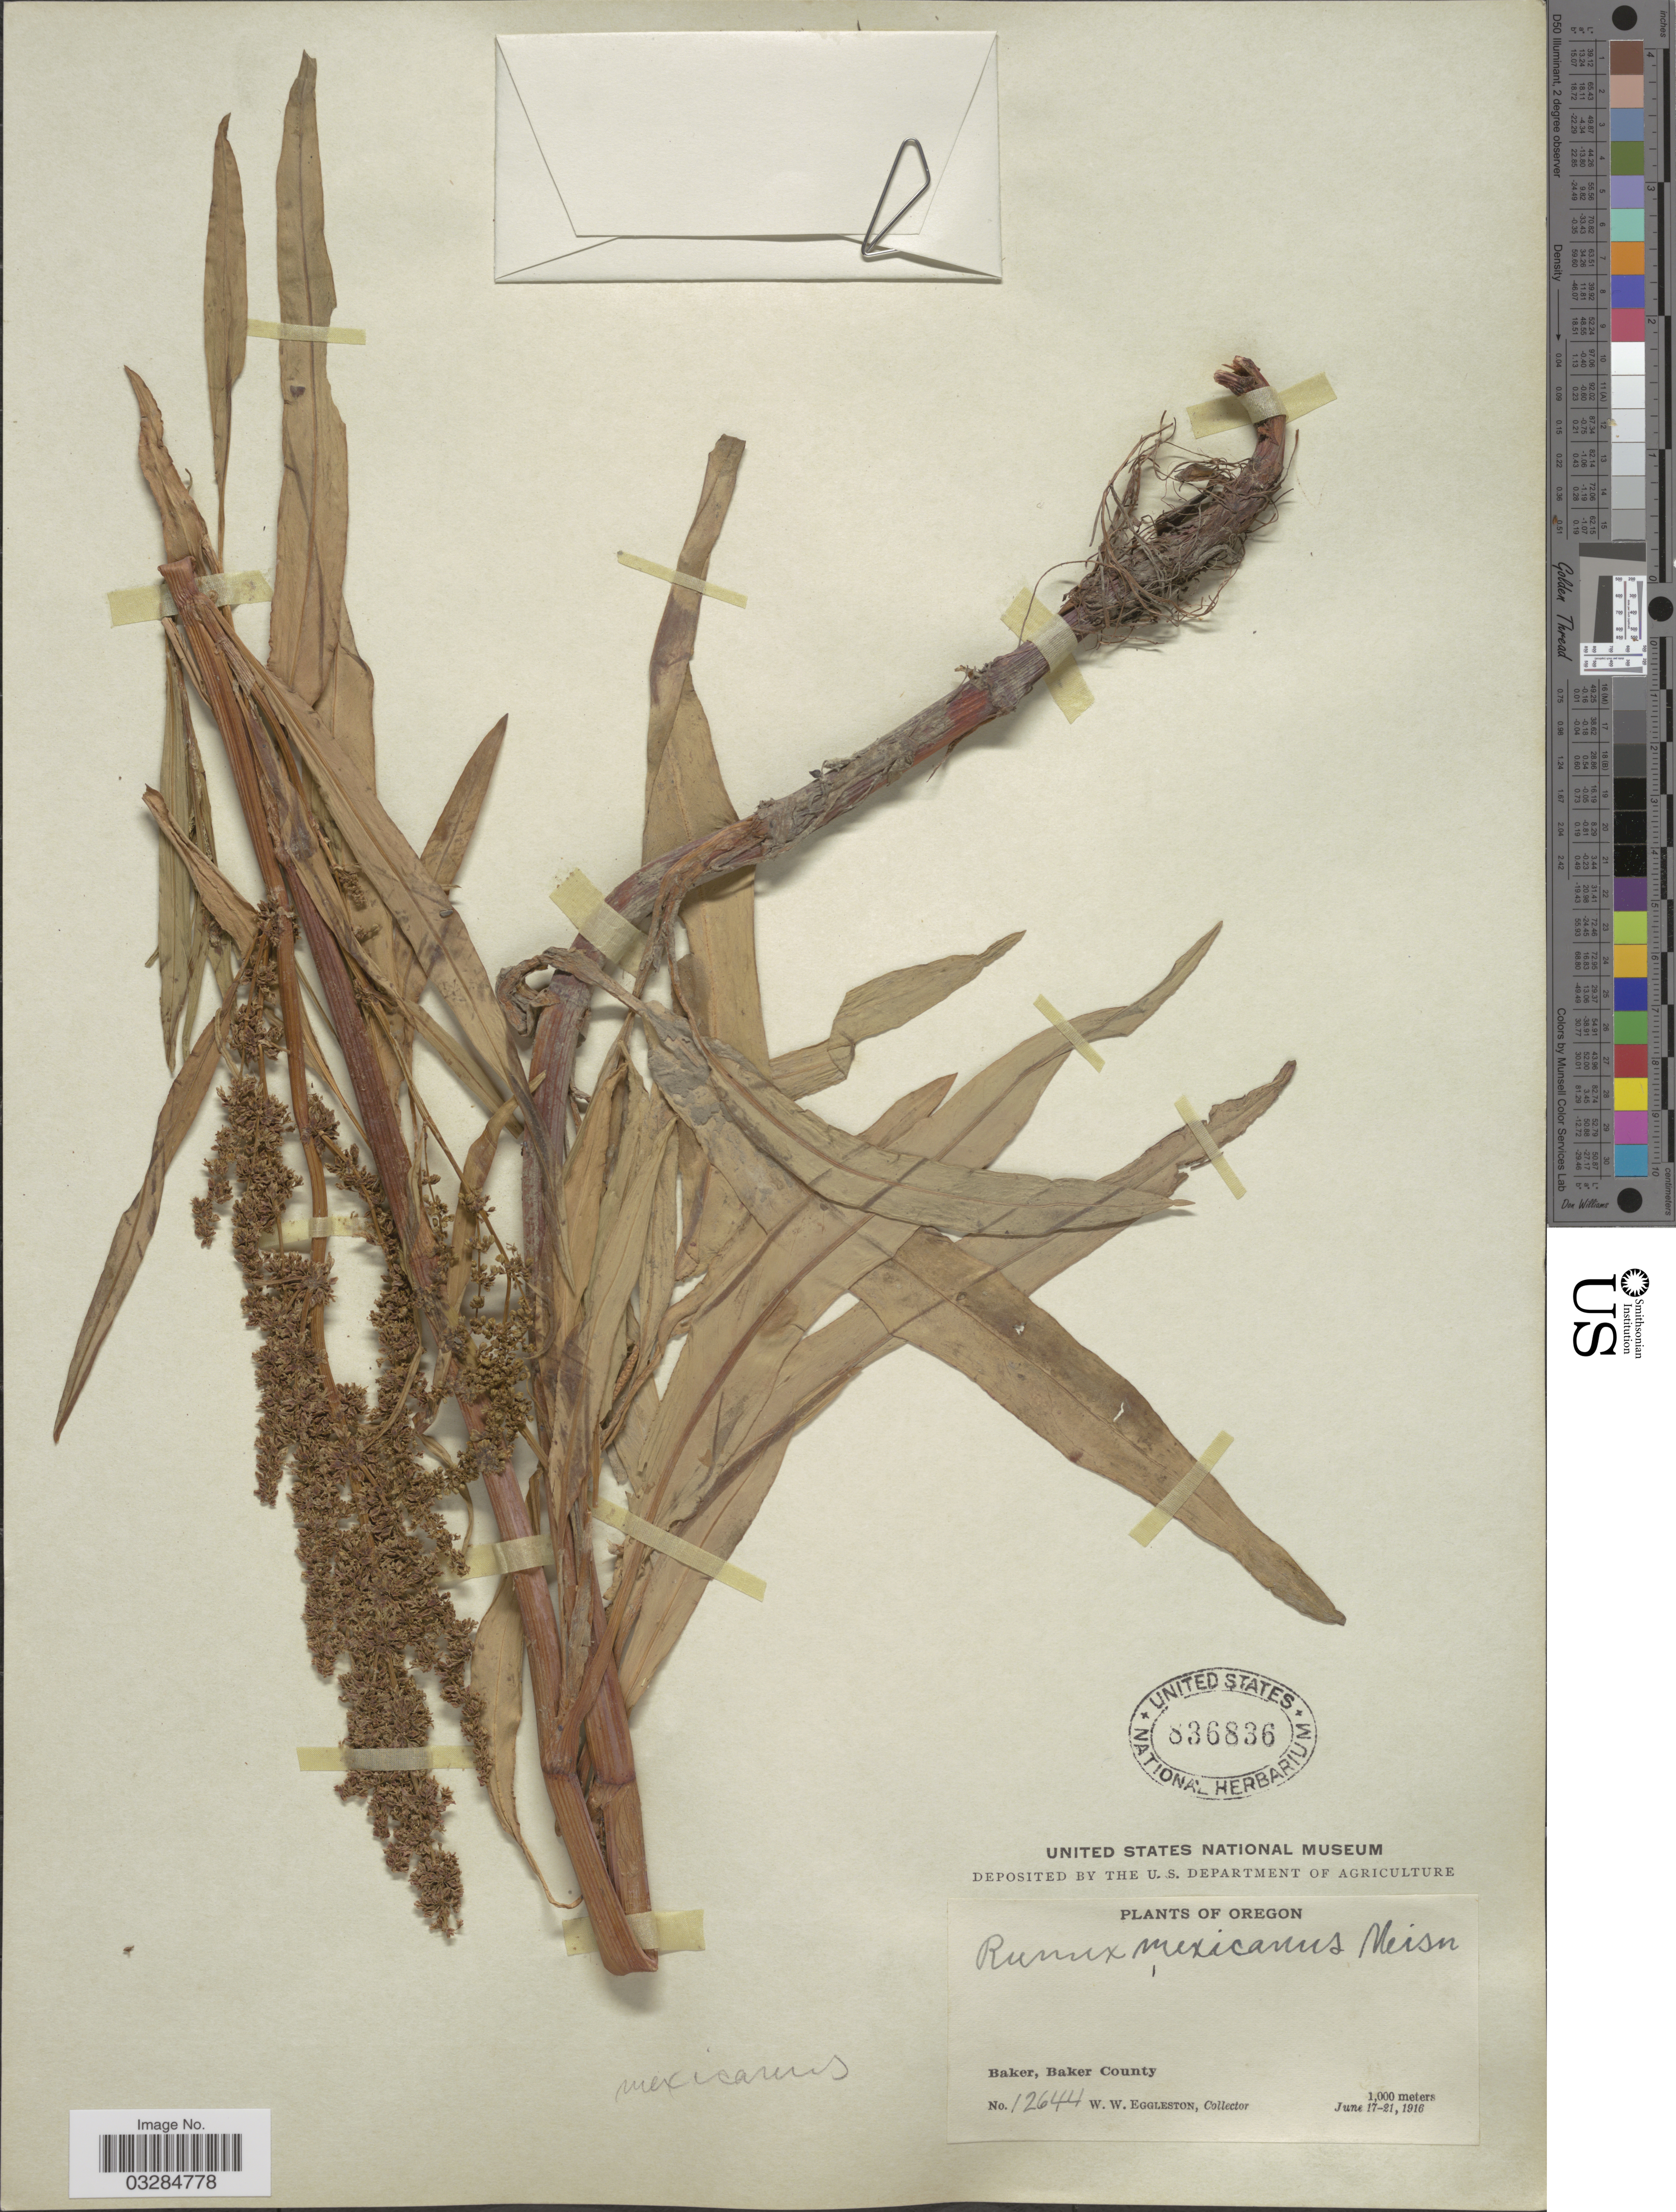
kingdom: Plantae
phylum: Tracheophyta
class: Magnoliopsida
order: Caryophyllales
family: Polygonaceae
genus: Rumex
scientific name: Rumex triangulivalvis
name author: (Danser) Rech. f.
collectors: W. W. Eggleston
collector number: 12644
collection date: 1916-06-17/1916-06-21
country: United States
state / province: Oregon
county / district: Baker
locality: Baker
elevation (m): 1000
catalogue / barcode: US 836836